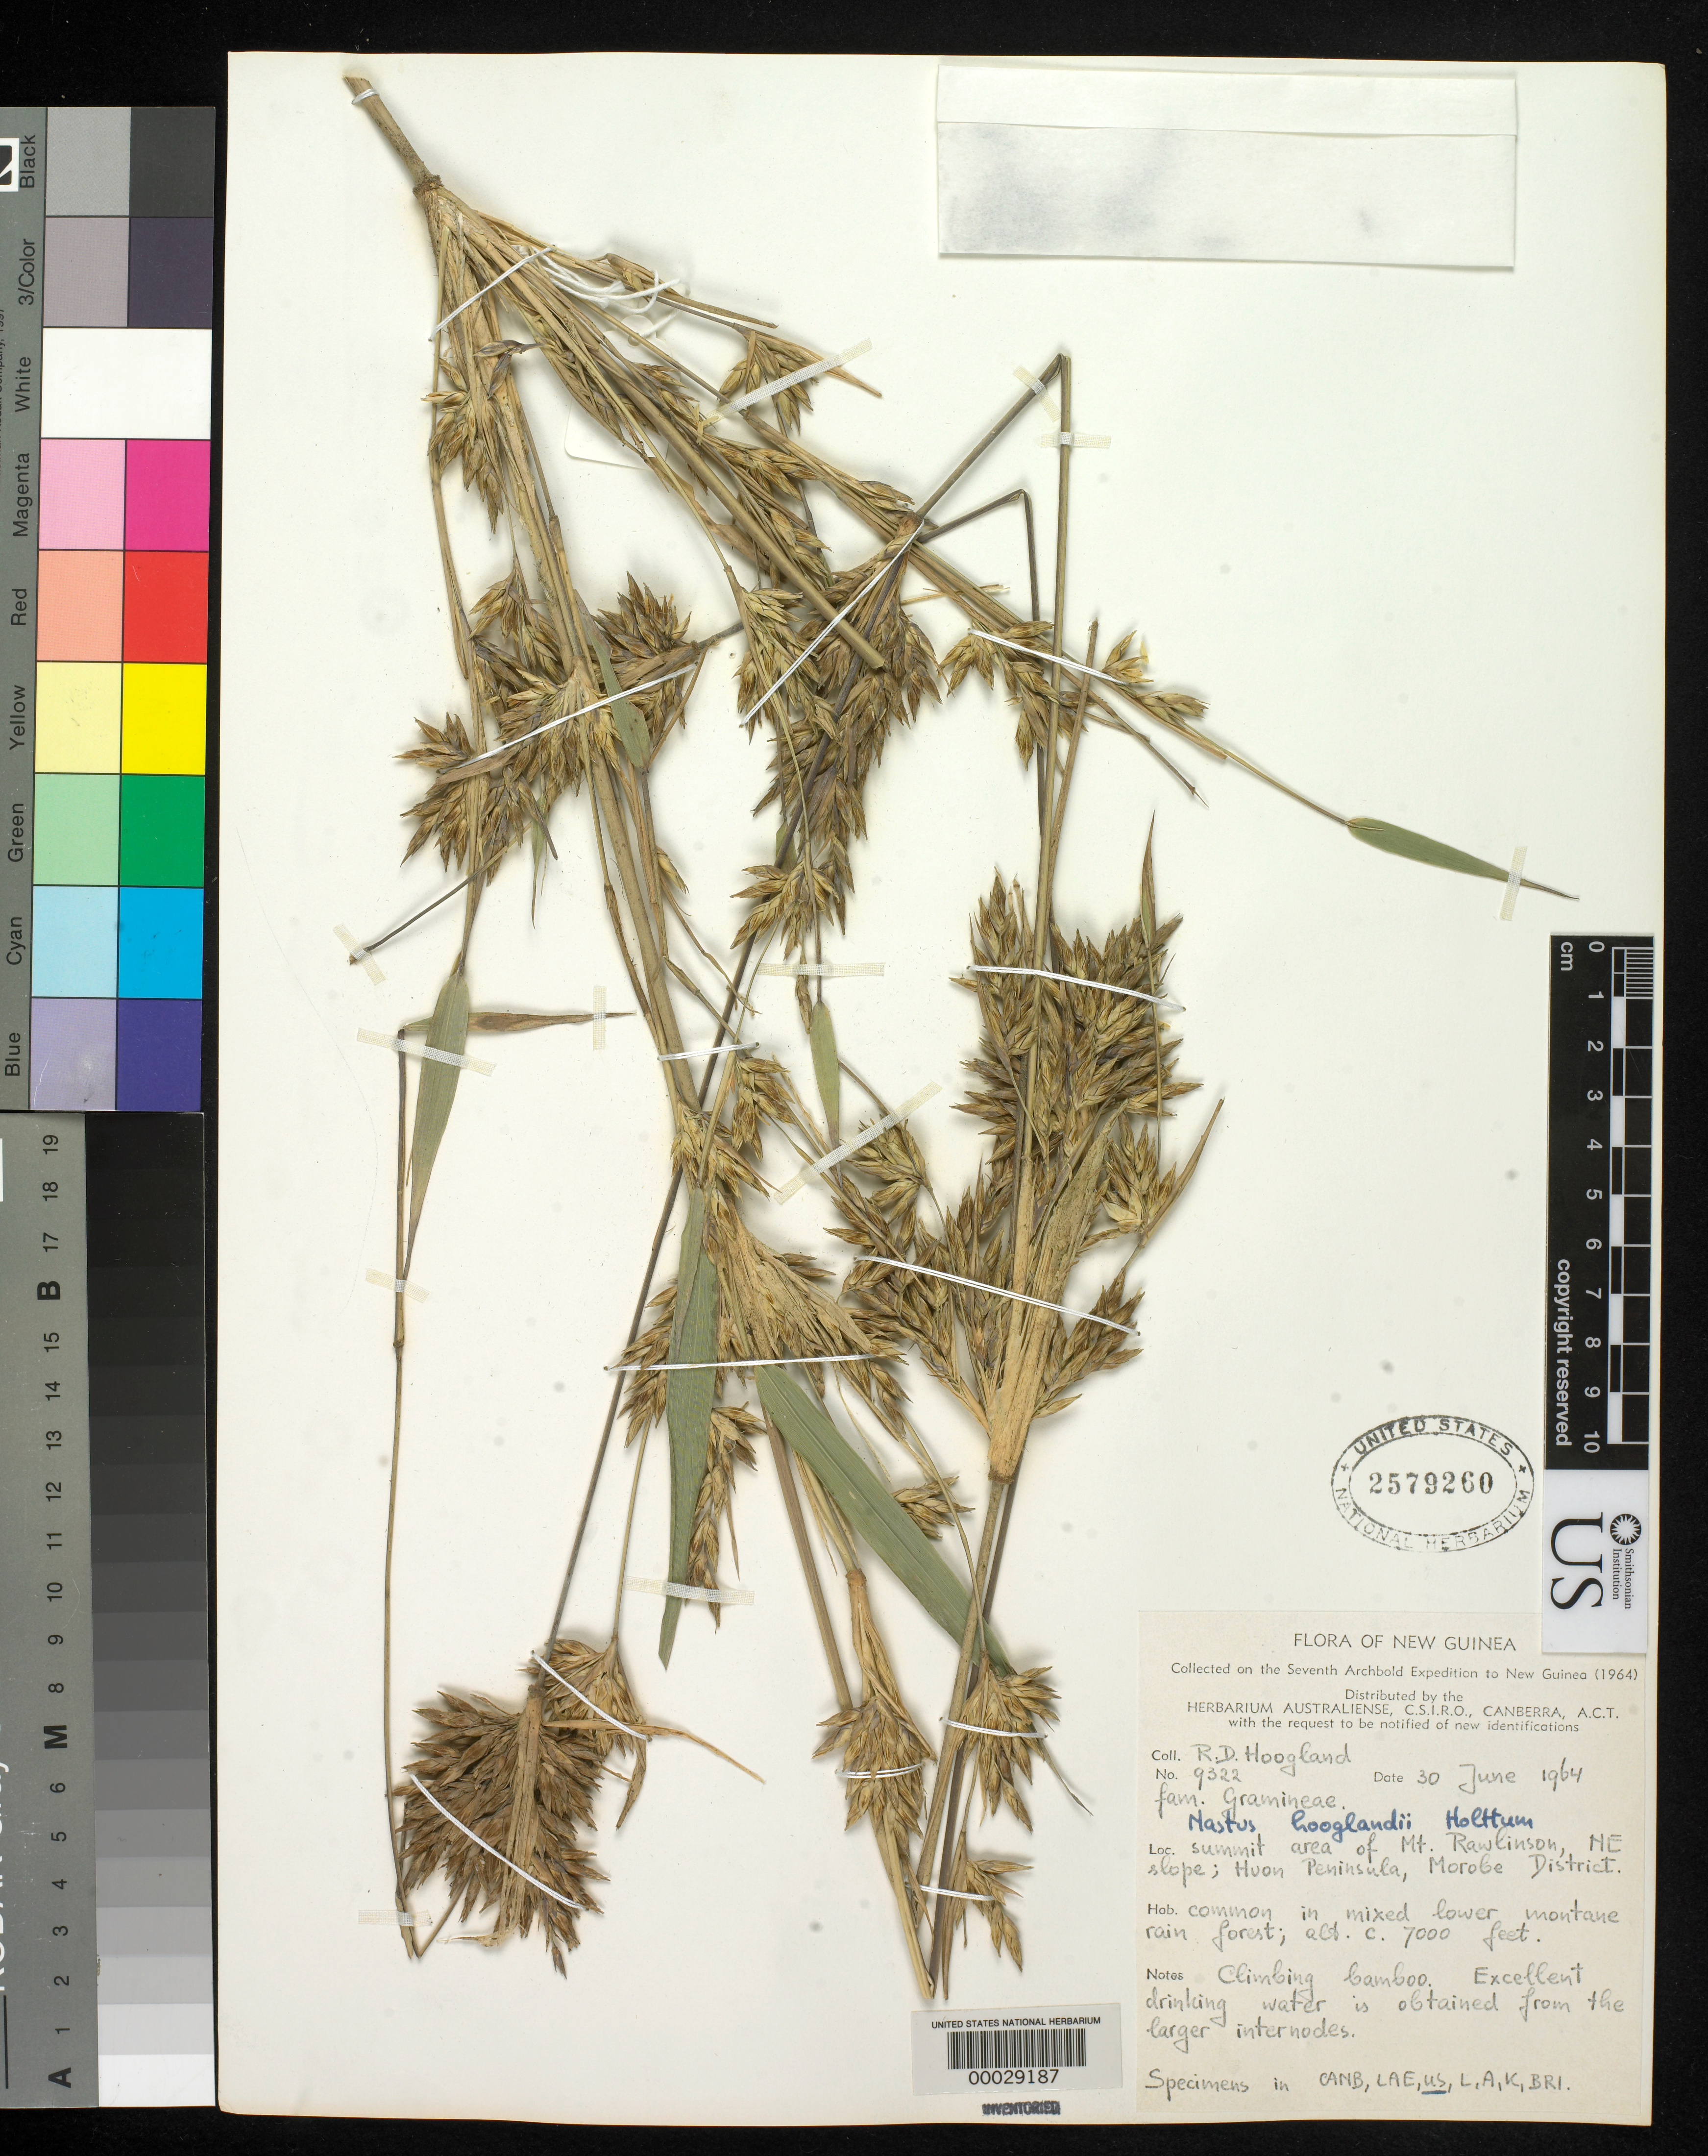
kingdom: Plantae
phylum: Tracheophyta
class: Liliopsida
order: Poales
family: Poaceae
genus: Nastus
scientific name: Nastus hooglandii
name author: Holttum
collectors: R. D. Hoogland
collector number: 9322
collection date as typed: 30 Jun 1964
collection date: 1964-06-30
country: Papua New Guinea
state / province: Morobe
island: New Guinea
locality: Mt. Rawlinson, Huon Peninsula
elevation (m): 2135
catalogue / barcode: US 2579260